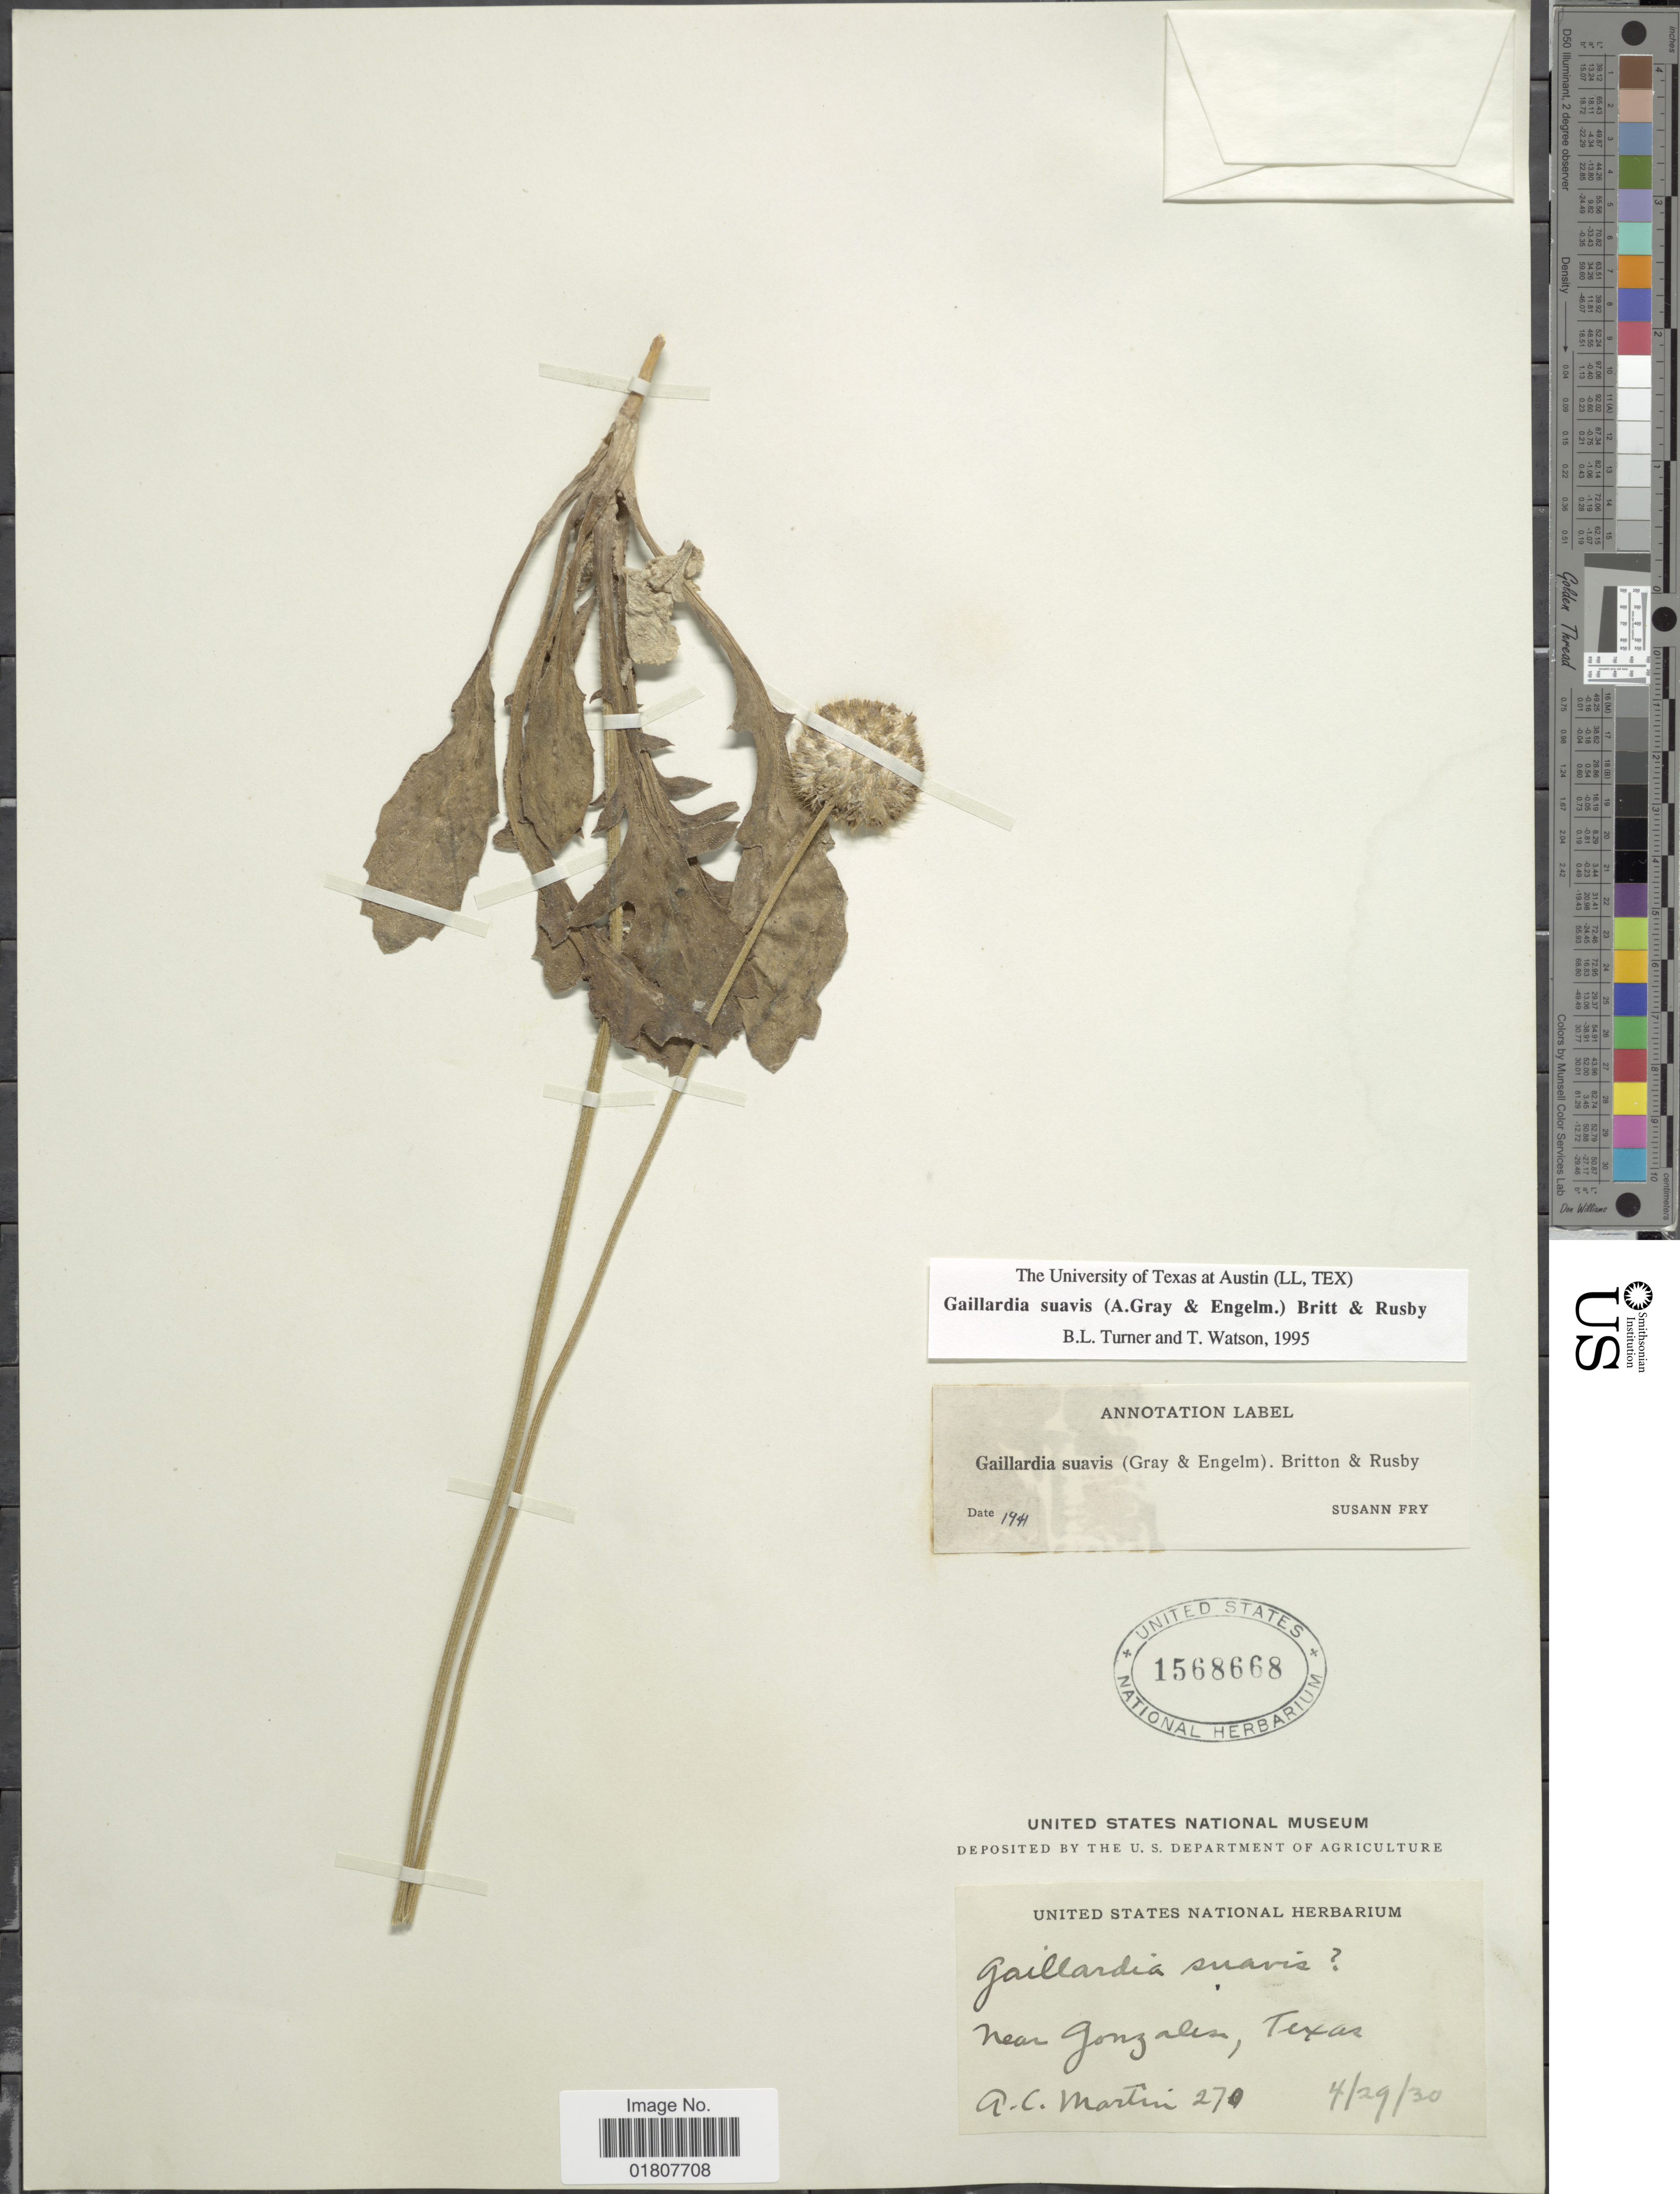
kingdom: Plantae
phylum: Tracheophyta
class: Magnoliopsida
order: Asterales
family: Asteraceae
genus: Gaillardia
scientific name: Gaillardia suavis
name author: (A. Gray & Engelm.) Britton & Rusby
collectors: A. C. Martin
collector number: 270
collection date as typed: Transcribed d/m/y: 29/4/30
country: United States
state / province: Texas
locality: Near Gonzales, Texas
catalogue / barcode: US 1568668